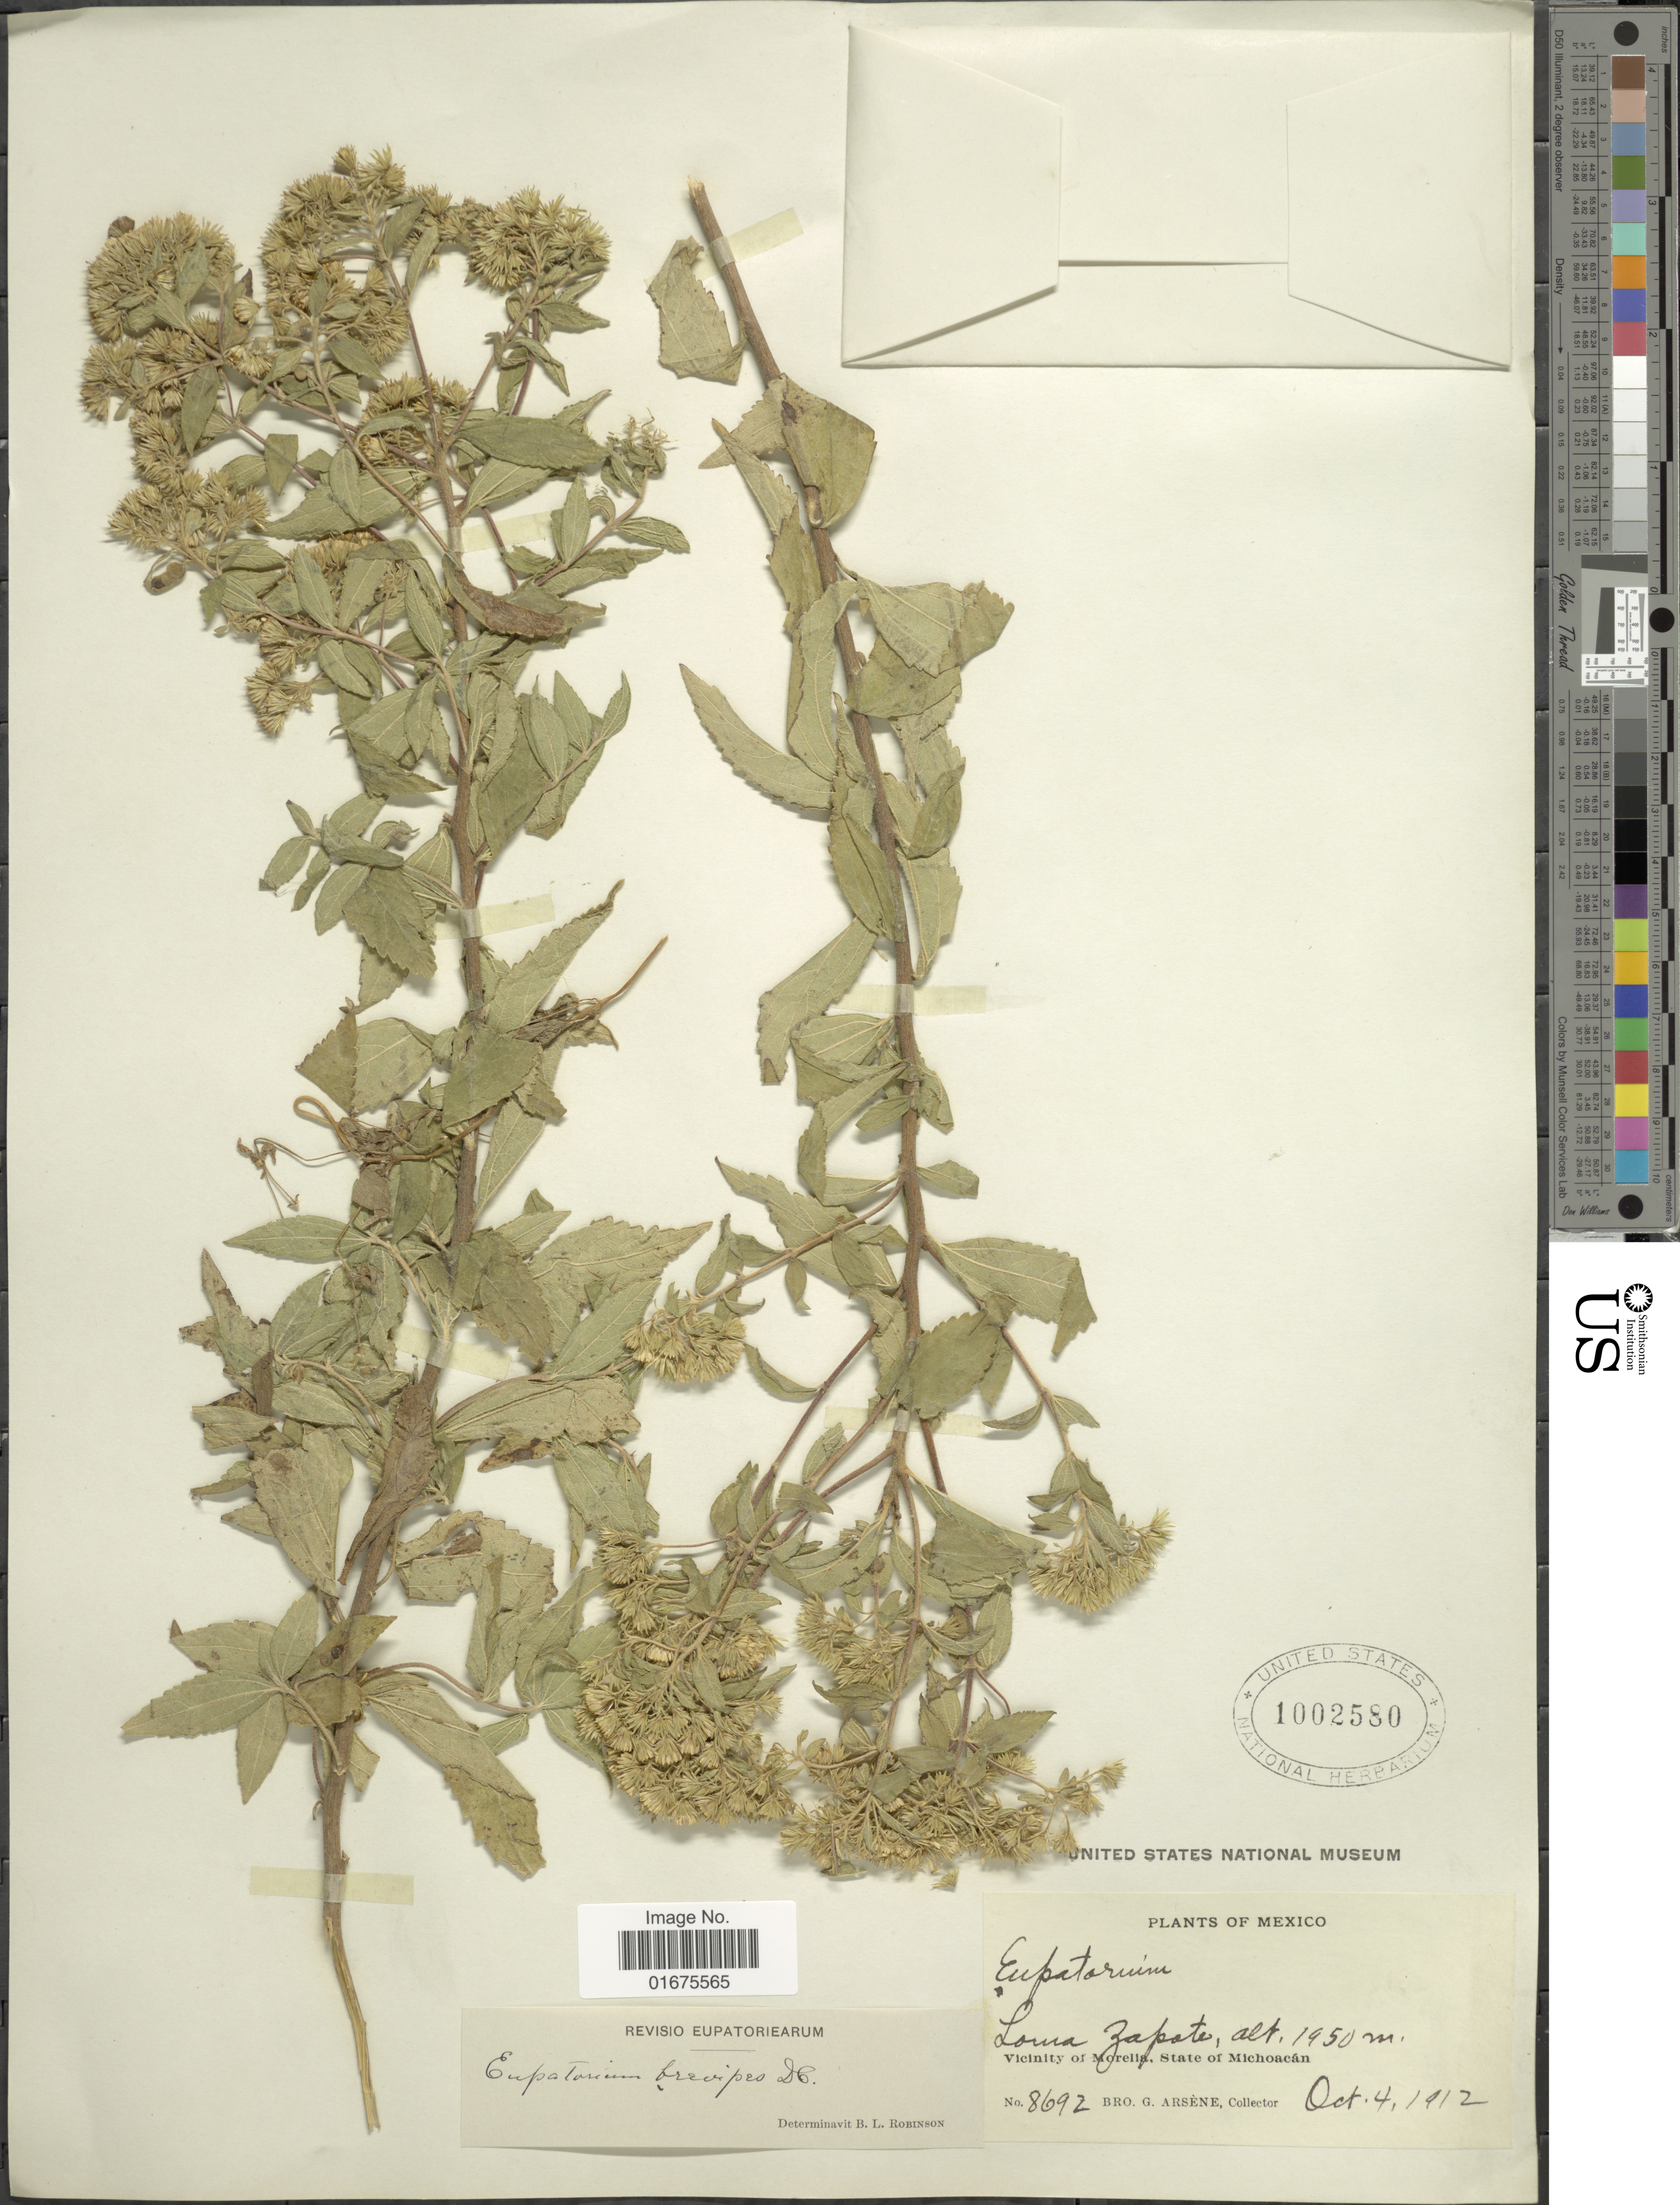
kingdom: Plantae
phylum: Tracheophyta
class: Magnoliopsida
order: Asterales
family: Asteraceae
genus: Ageratina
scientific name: Ageratina brevipes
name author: (DC.) R.M. King & H. Rob.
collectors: Bro. G. Arsène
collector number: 8692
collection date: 1912-10-04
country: Mexico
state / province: Michoacán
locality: Loma Zapato, Vicinity of Morelia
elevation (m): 1950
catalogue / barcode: US 1002580